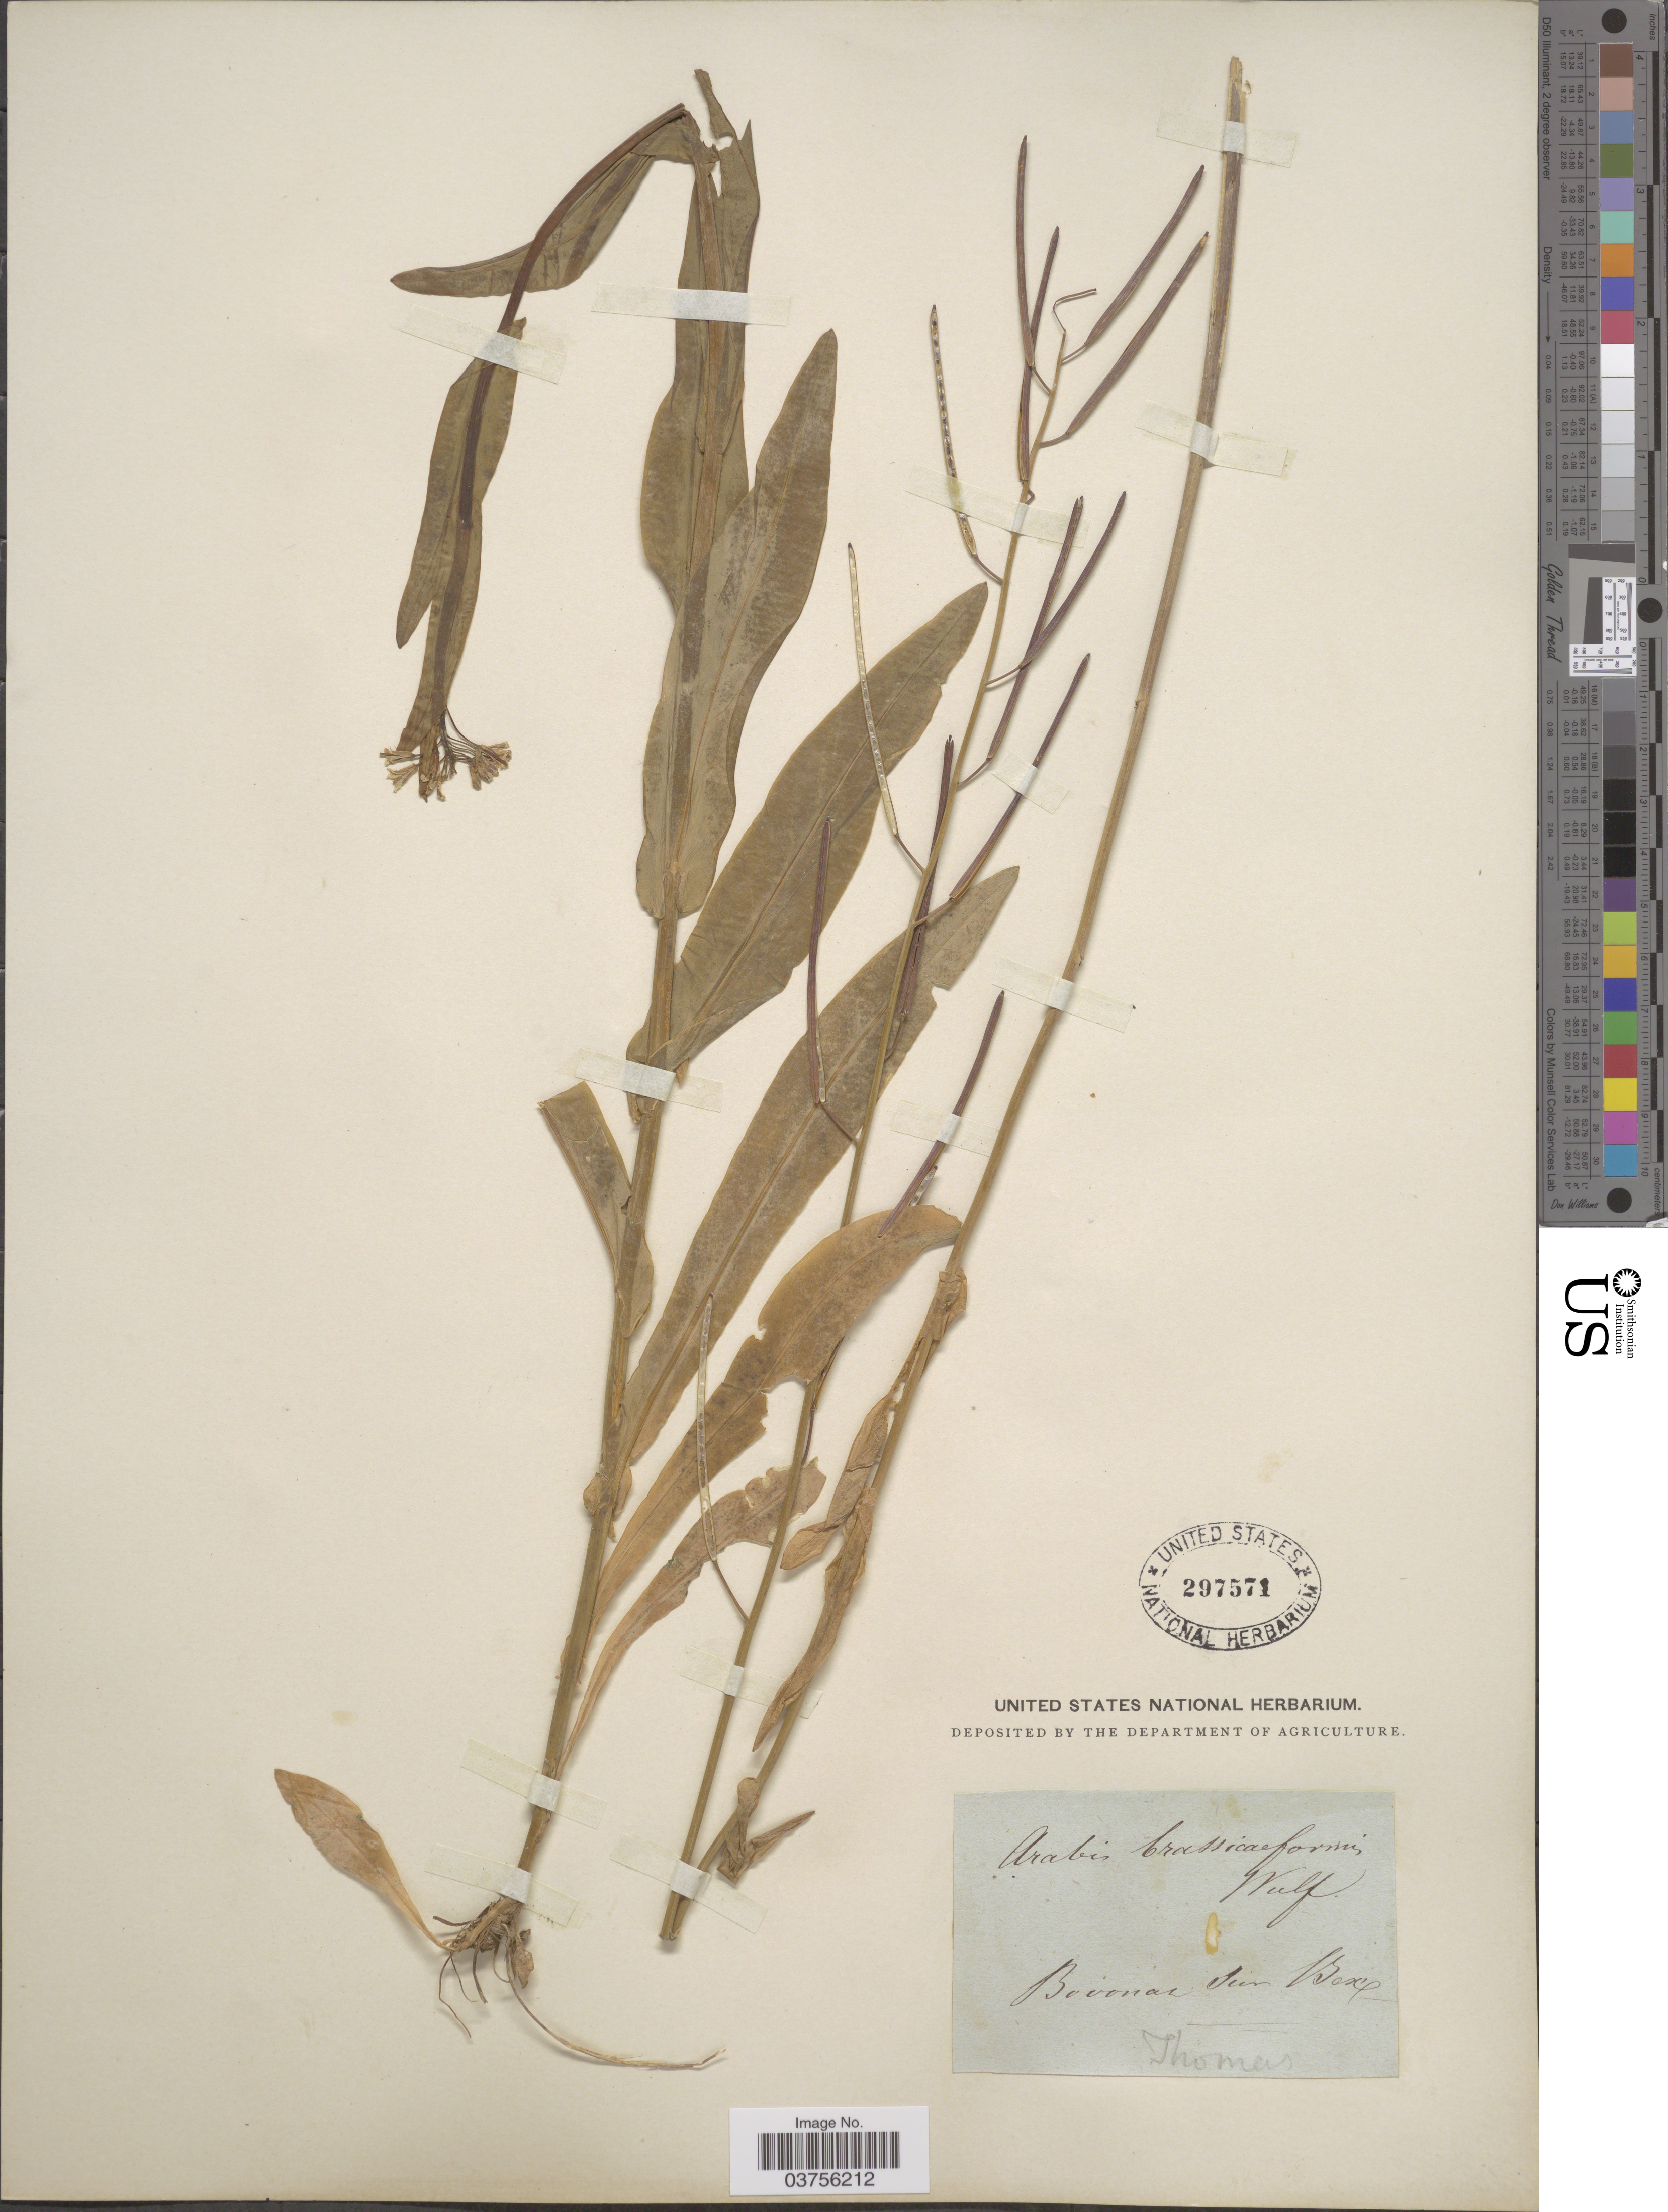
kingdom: Plantae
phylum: Tracheophyta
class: Magnoliopsida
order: Brassicales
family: Brassicaceae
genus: Fourraea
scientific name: Fourraea alpina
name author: (L.) Greuter & Burdet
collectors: -- Thomas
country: Switzerland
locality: Bovonas sur Bex.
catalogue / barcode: US 297571